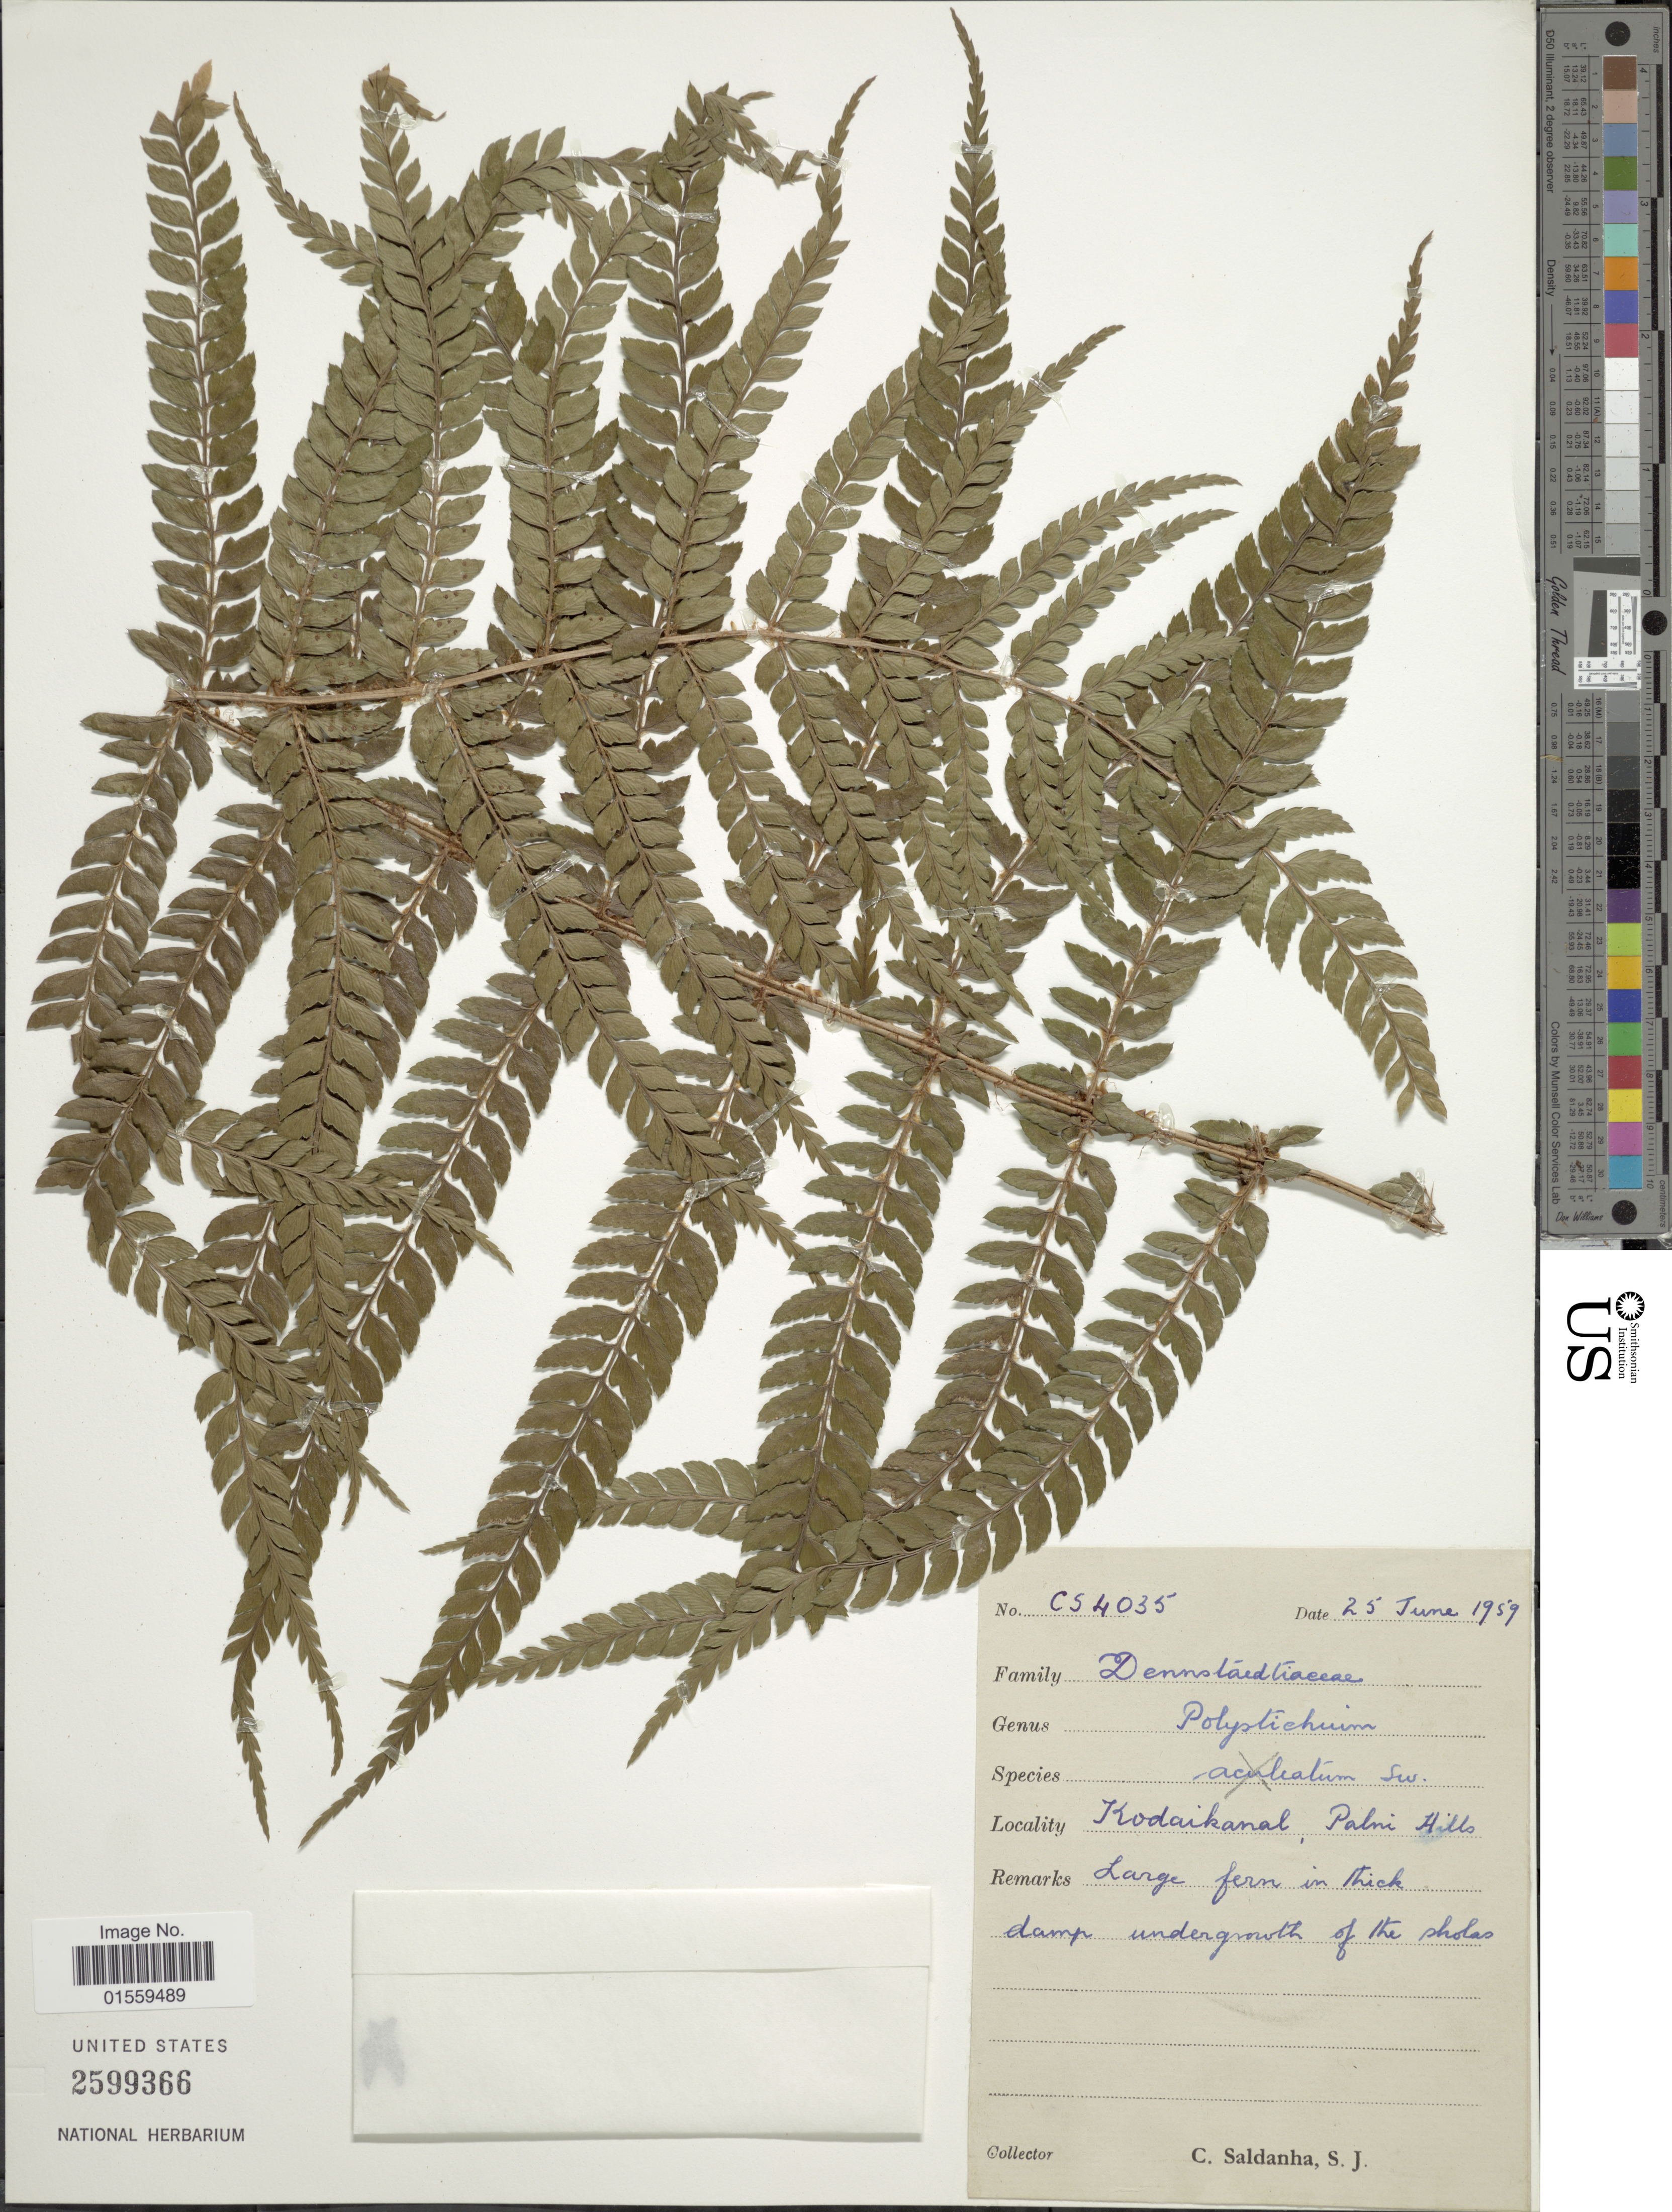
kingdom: Plantae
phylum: Tracheophyta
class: Polypodiopsida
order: Polypodiales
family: Dryopteridaceae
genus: Polystichum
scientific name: Polystichum setiferum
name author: (Forssk.) Moore ex Woynar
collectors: C. Saldanha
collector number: C54035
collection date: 1959-06-25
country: India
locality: Kodaikanal, Palni Hills.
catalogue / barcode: US 2599366